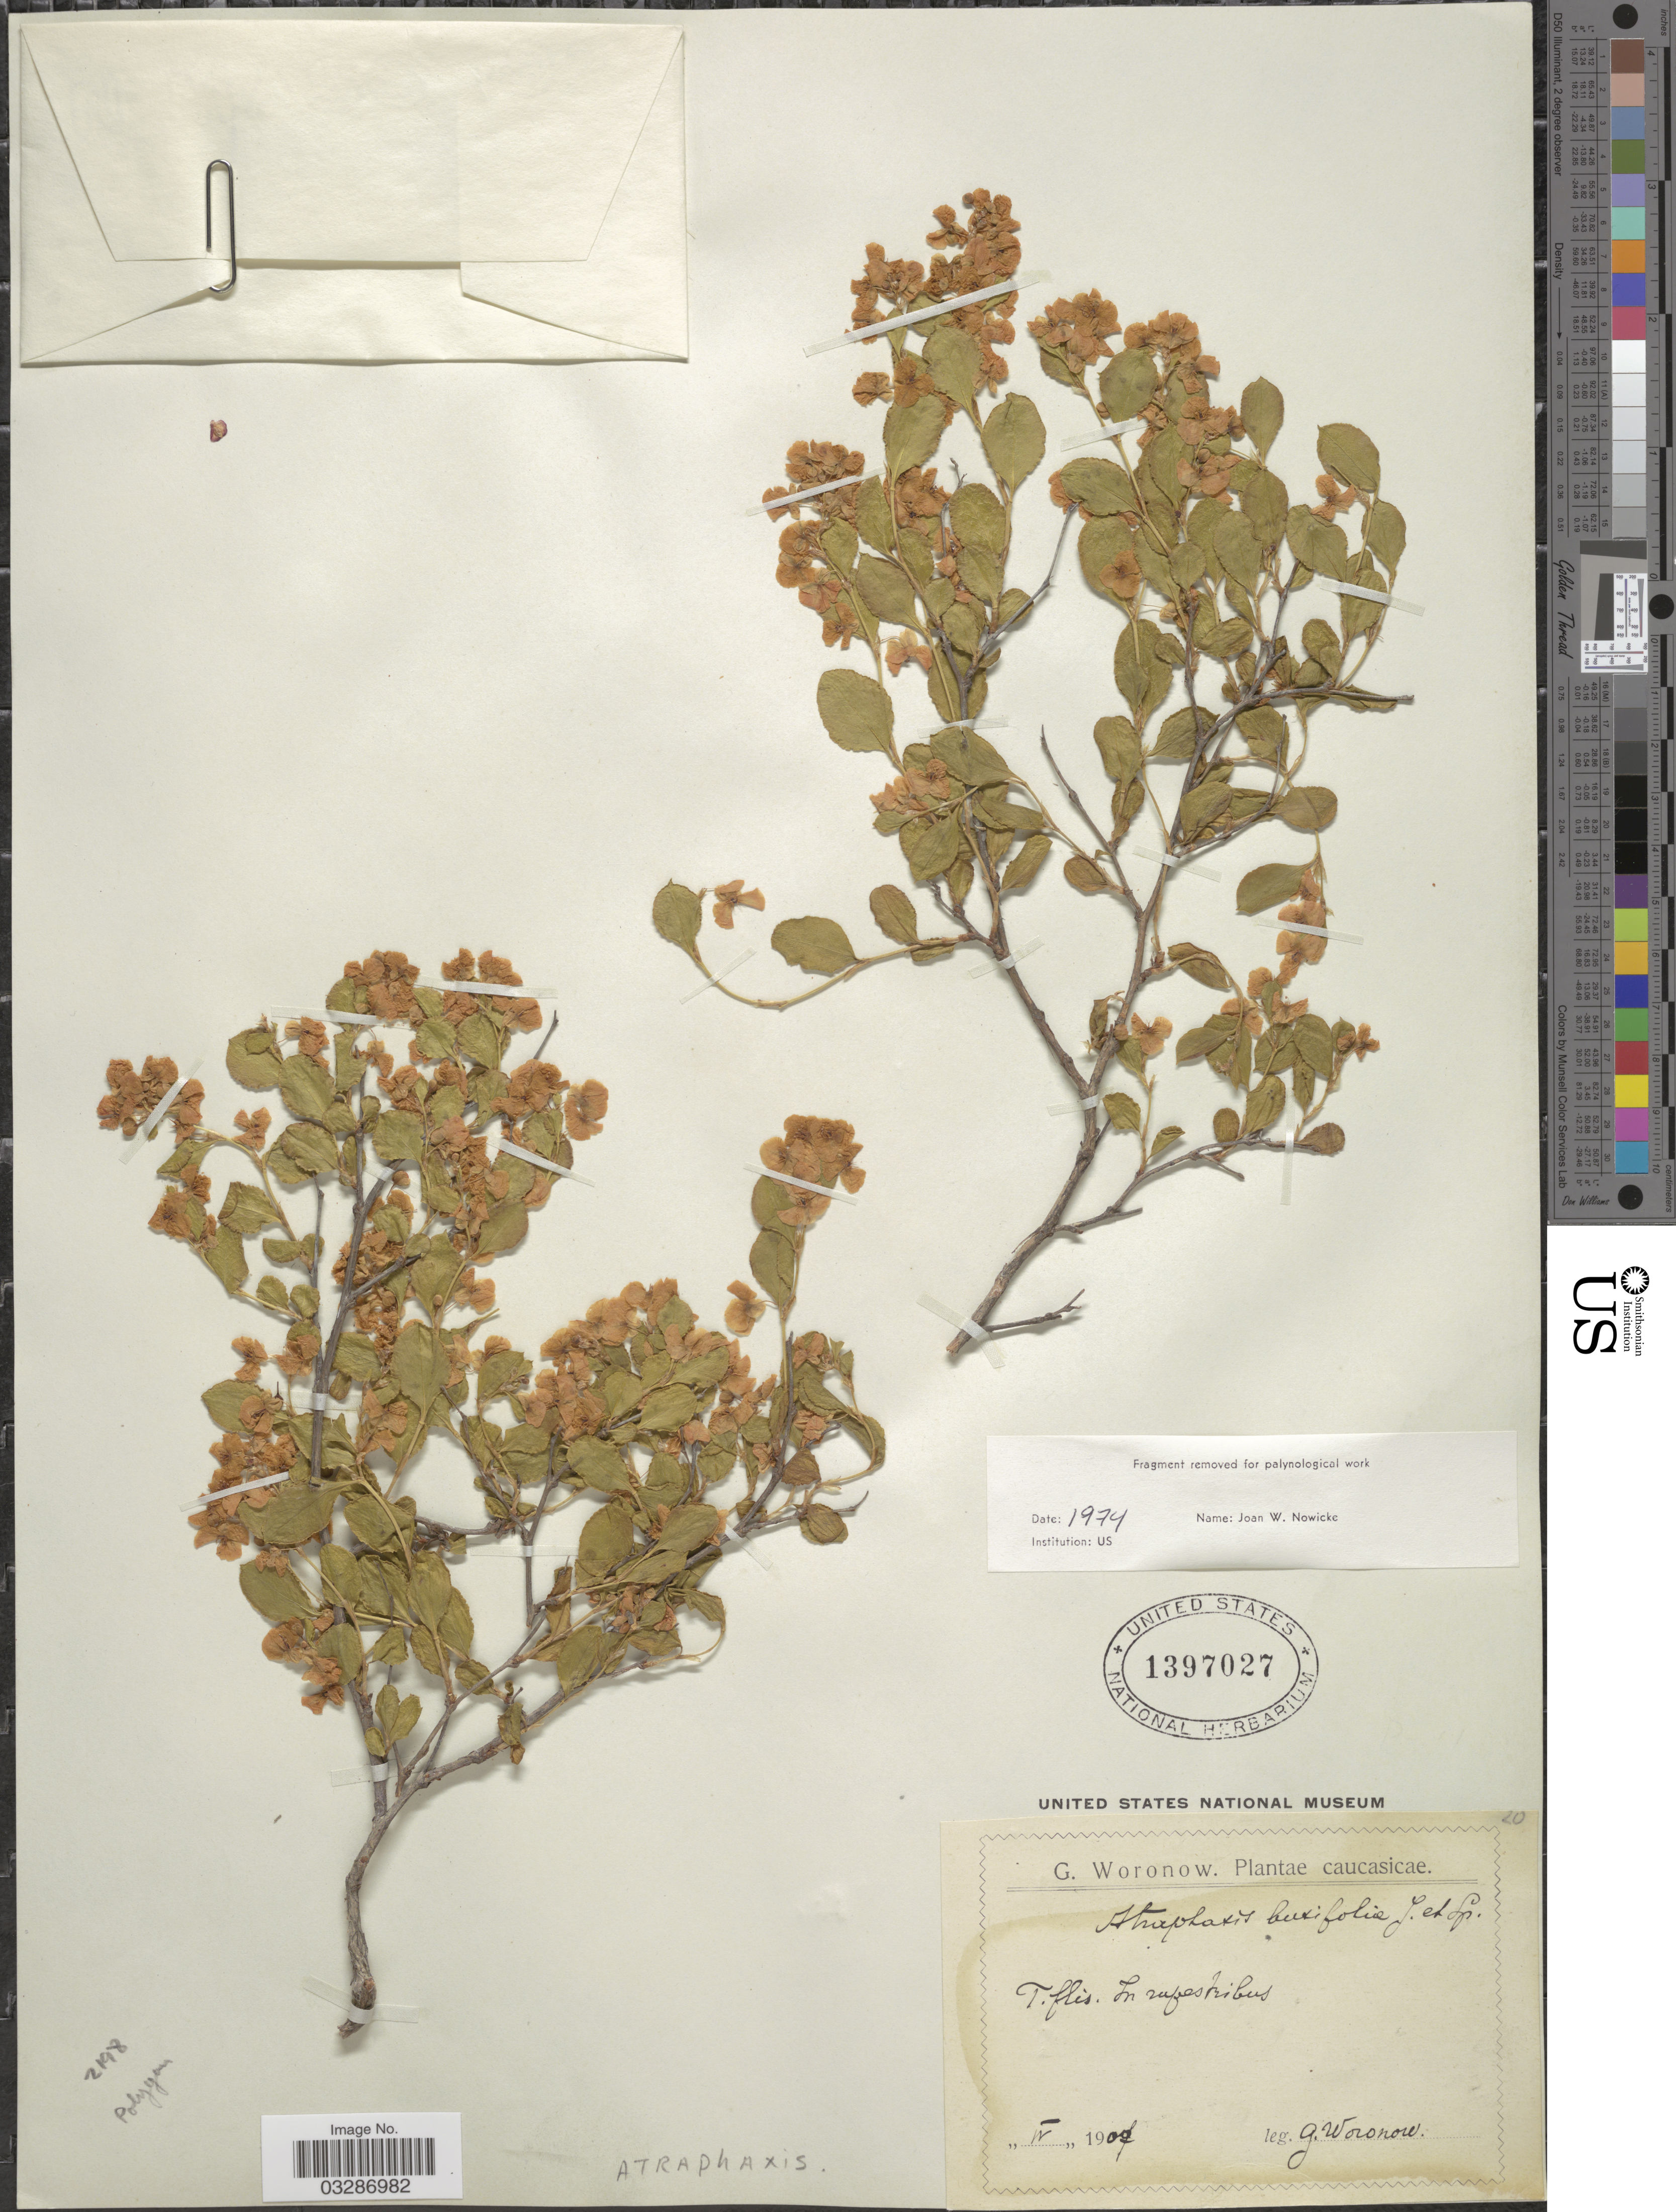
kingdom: Plantae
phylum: Tracheophyta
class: Magnoliopsida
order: Caryophyllales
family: Polygonaceae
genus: Atraphaxis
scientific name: Atraphaxis buxifolia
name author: Jaub. & Spach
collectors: G. Woronow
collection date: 1907-05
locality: Caucasicae.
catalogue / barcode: US 1397027